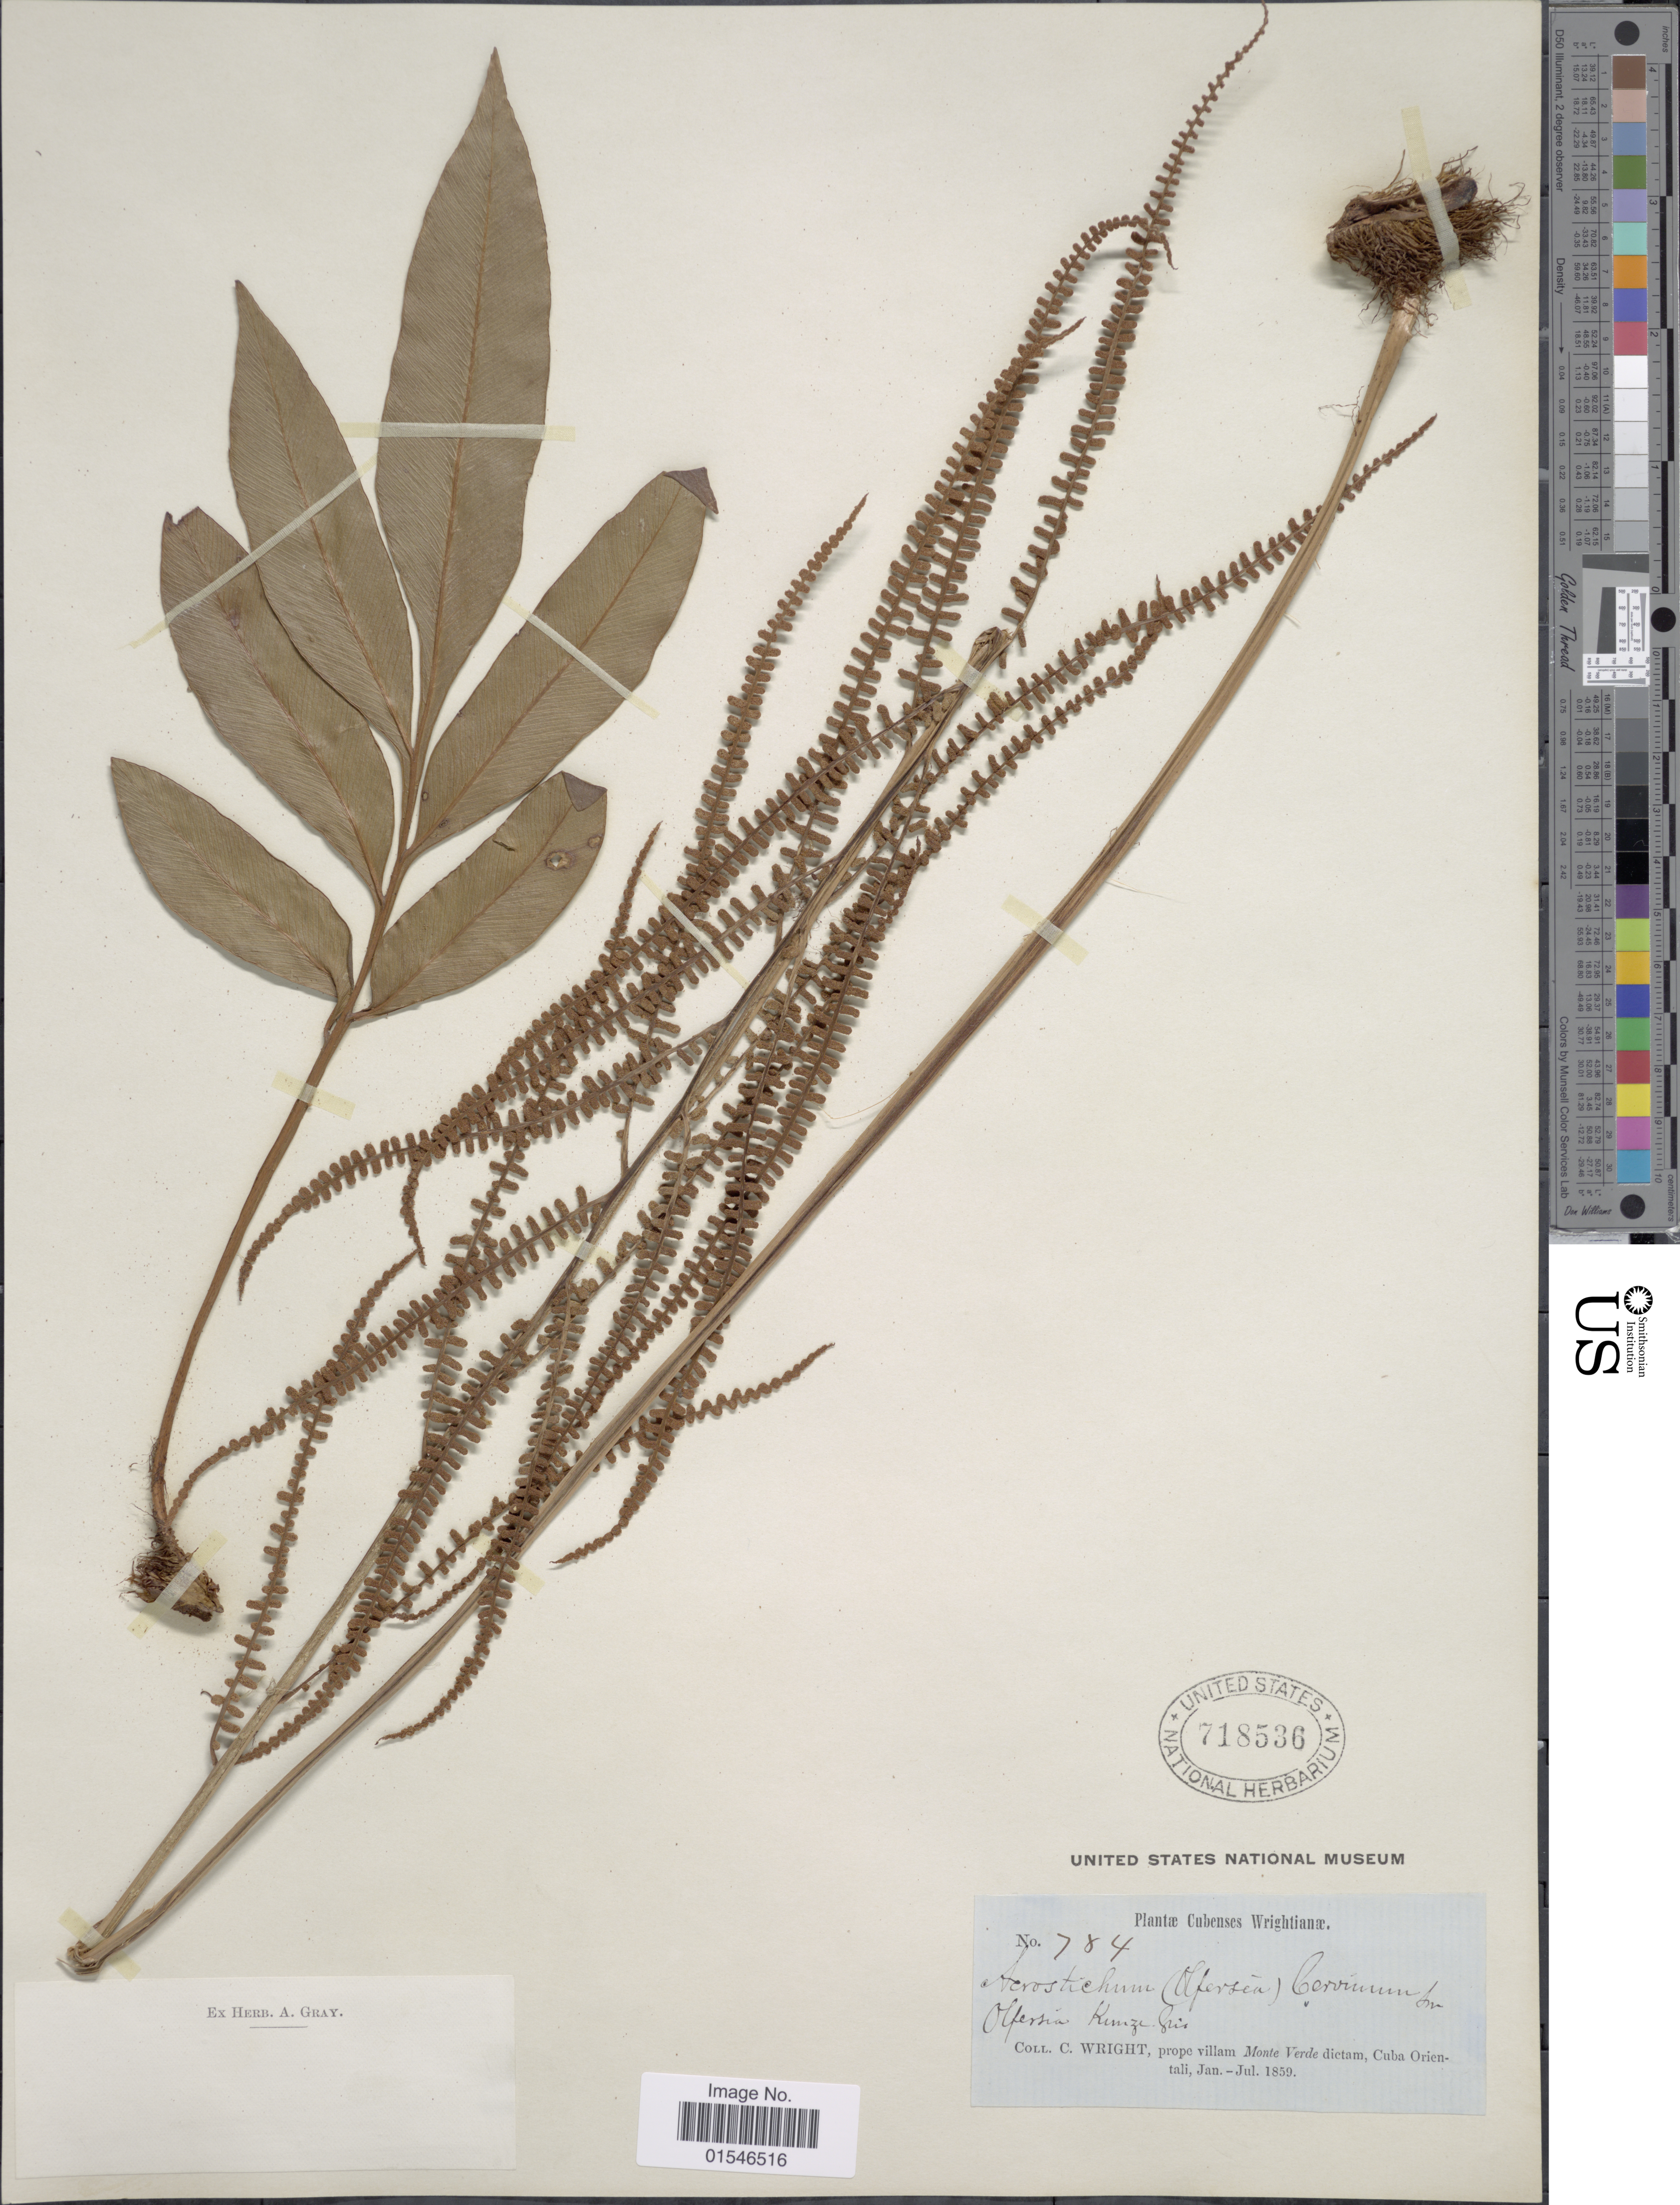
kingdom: Plantae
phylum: Tracheophyta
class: Polypodiopsida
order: Polypodiales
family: Dryopteridaceae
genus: Olfersia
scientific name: Olfersia cervina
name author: (L.) Kunze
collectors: C. Wright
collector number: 784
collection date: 1859-01/1859-07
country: Cuba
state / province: Oriente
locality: Prope villam Monte Verde dictam, Cuba Orientali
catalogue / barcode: US 718536